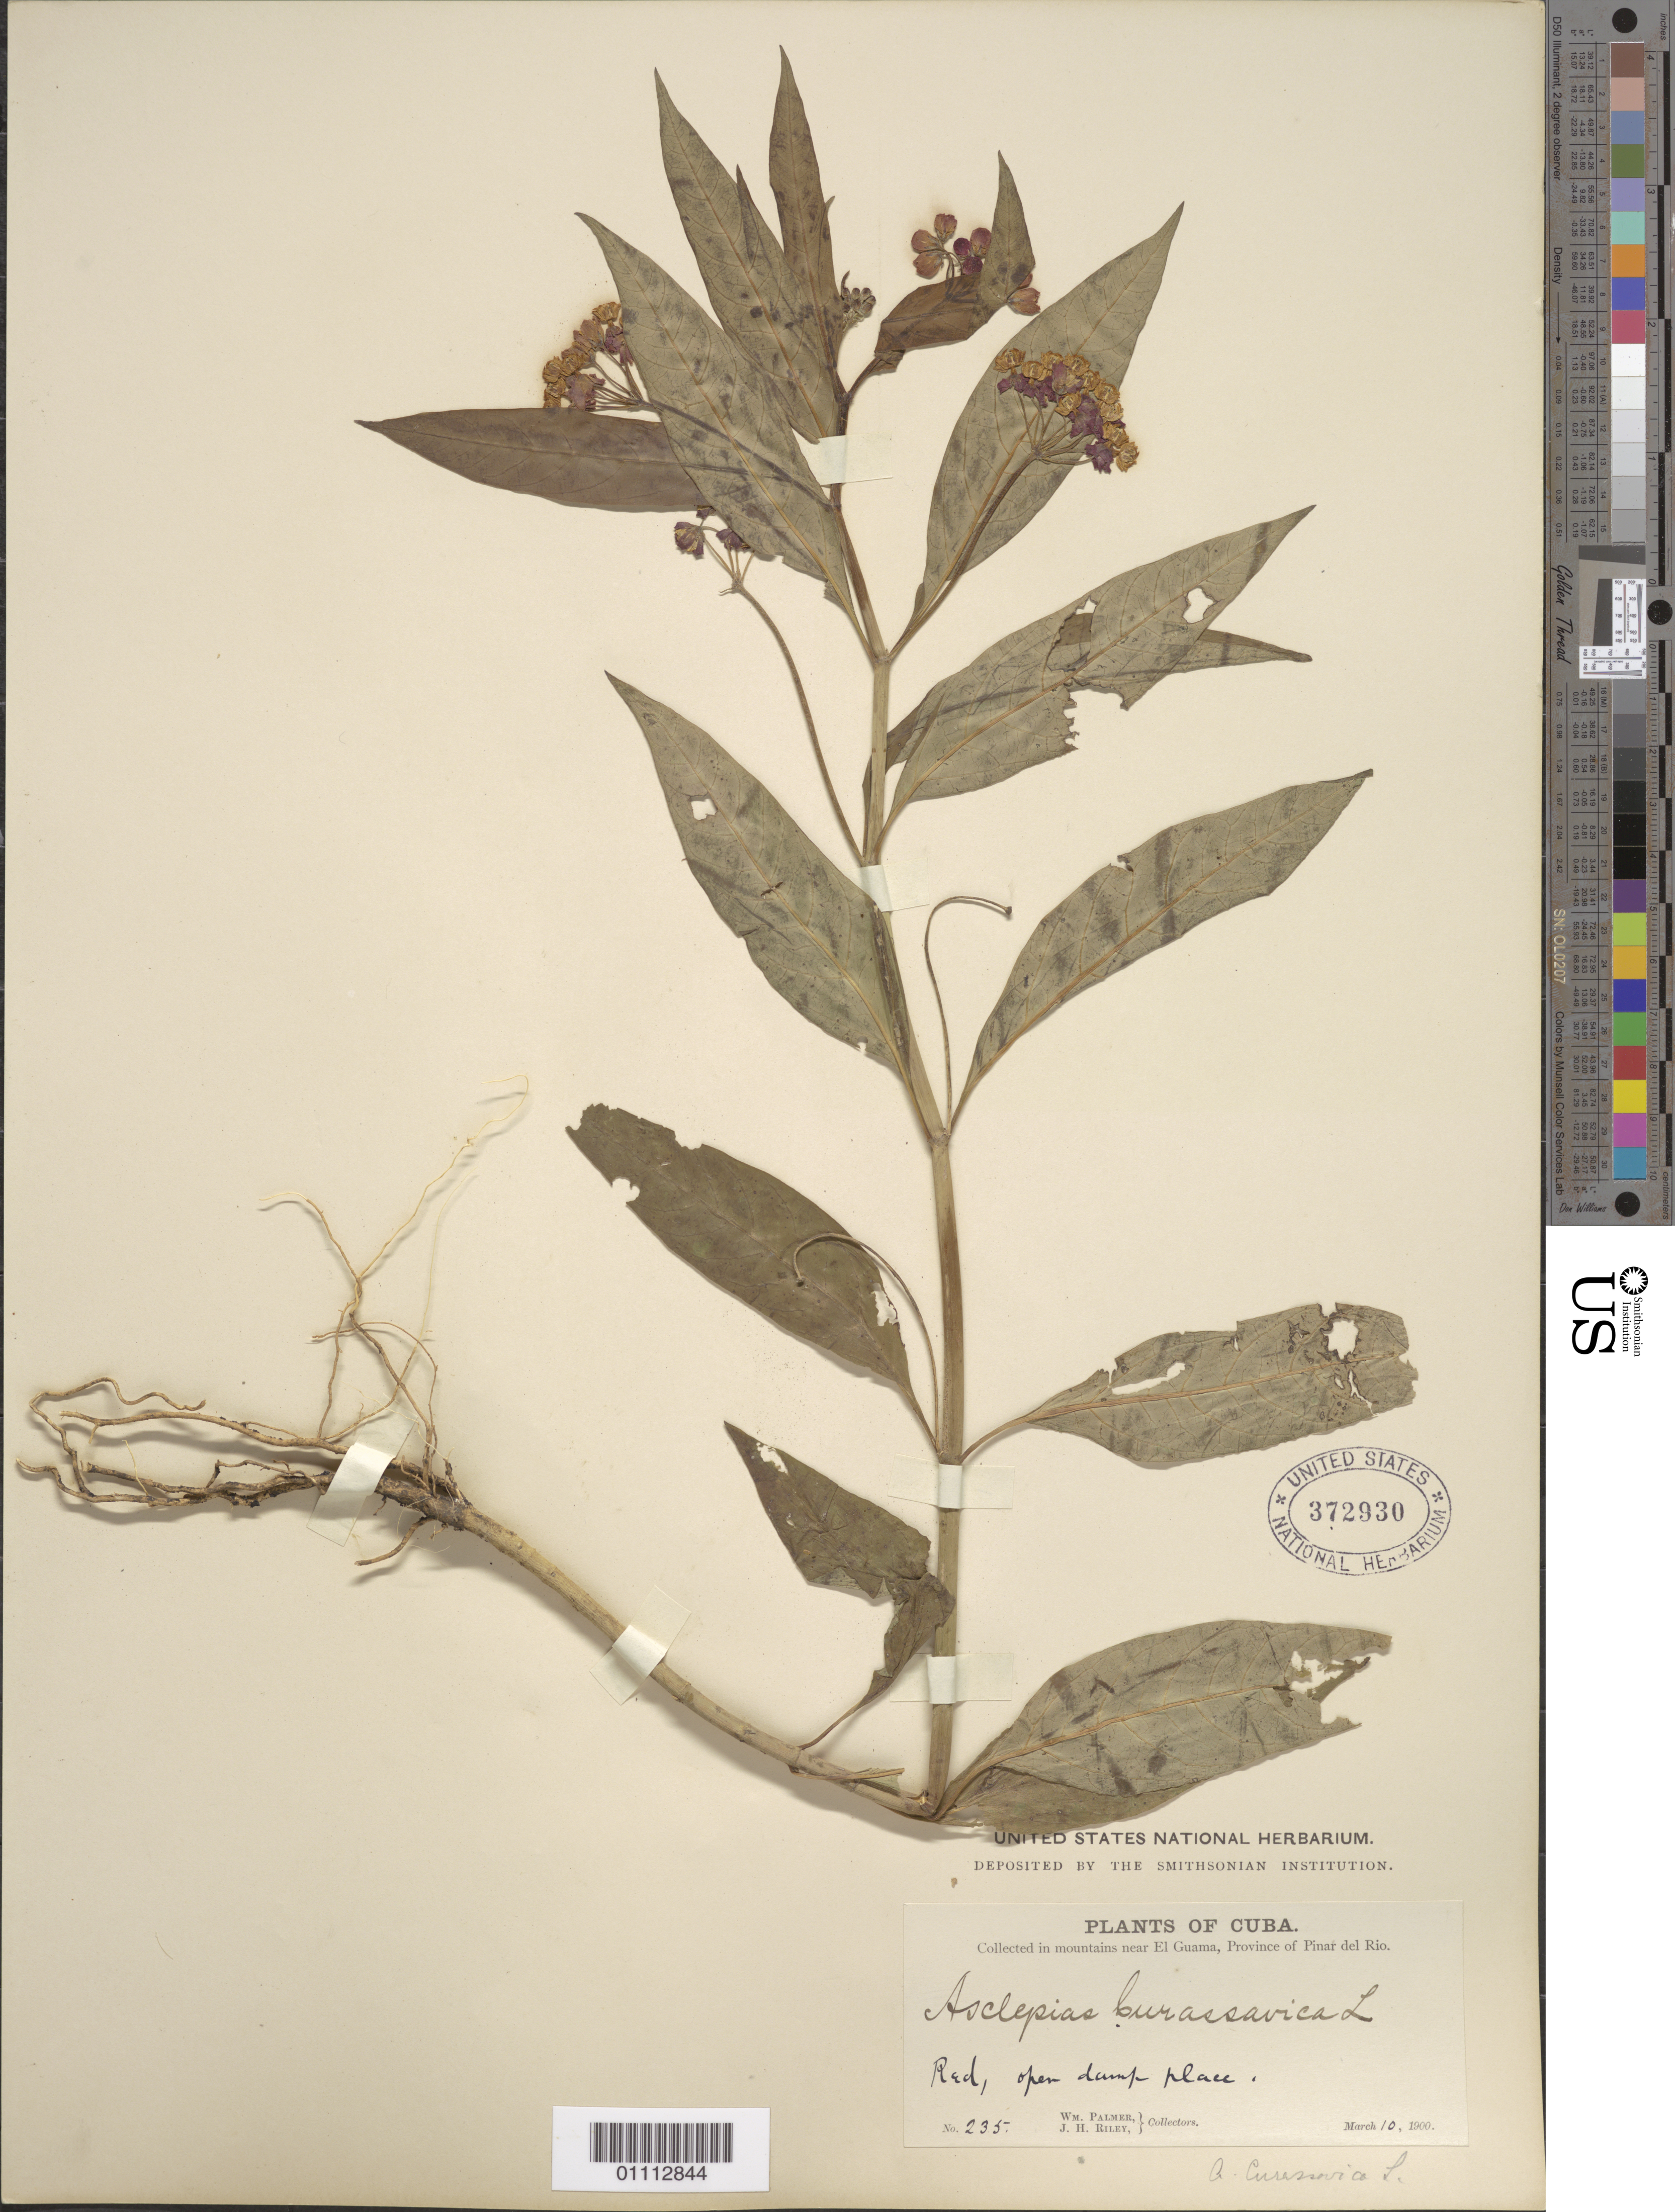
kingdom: Plantae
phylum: Tracheophyta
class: Magnoliopsida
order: Gentianales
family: Apocynaceae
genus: Asclepias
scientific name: Asclepias curassavica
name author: L.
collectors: W. Palmer & J. H. Riley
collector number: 235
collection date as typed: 10 Mar 1900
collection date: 1900-03-10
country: Cuba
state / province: Pinar del Rio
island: Cuba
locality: Collected in mountains near El Guama Red, open damp place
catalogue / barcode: US 372930